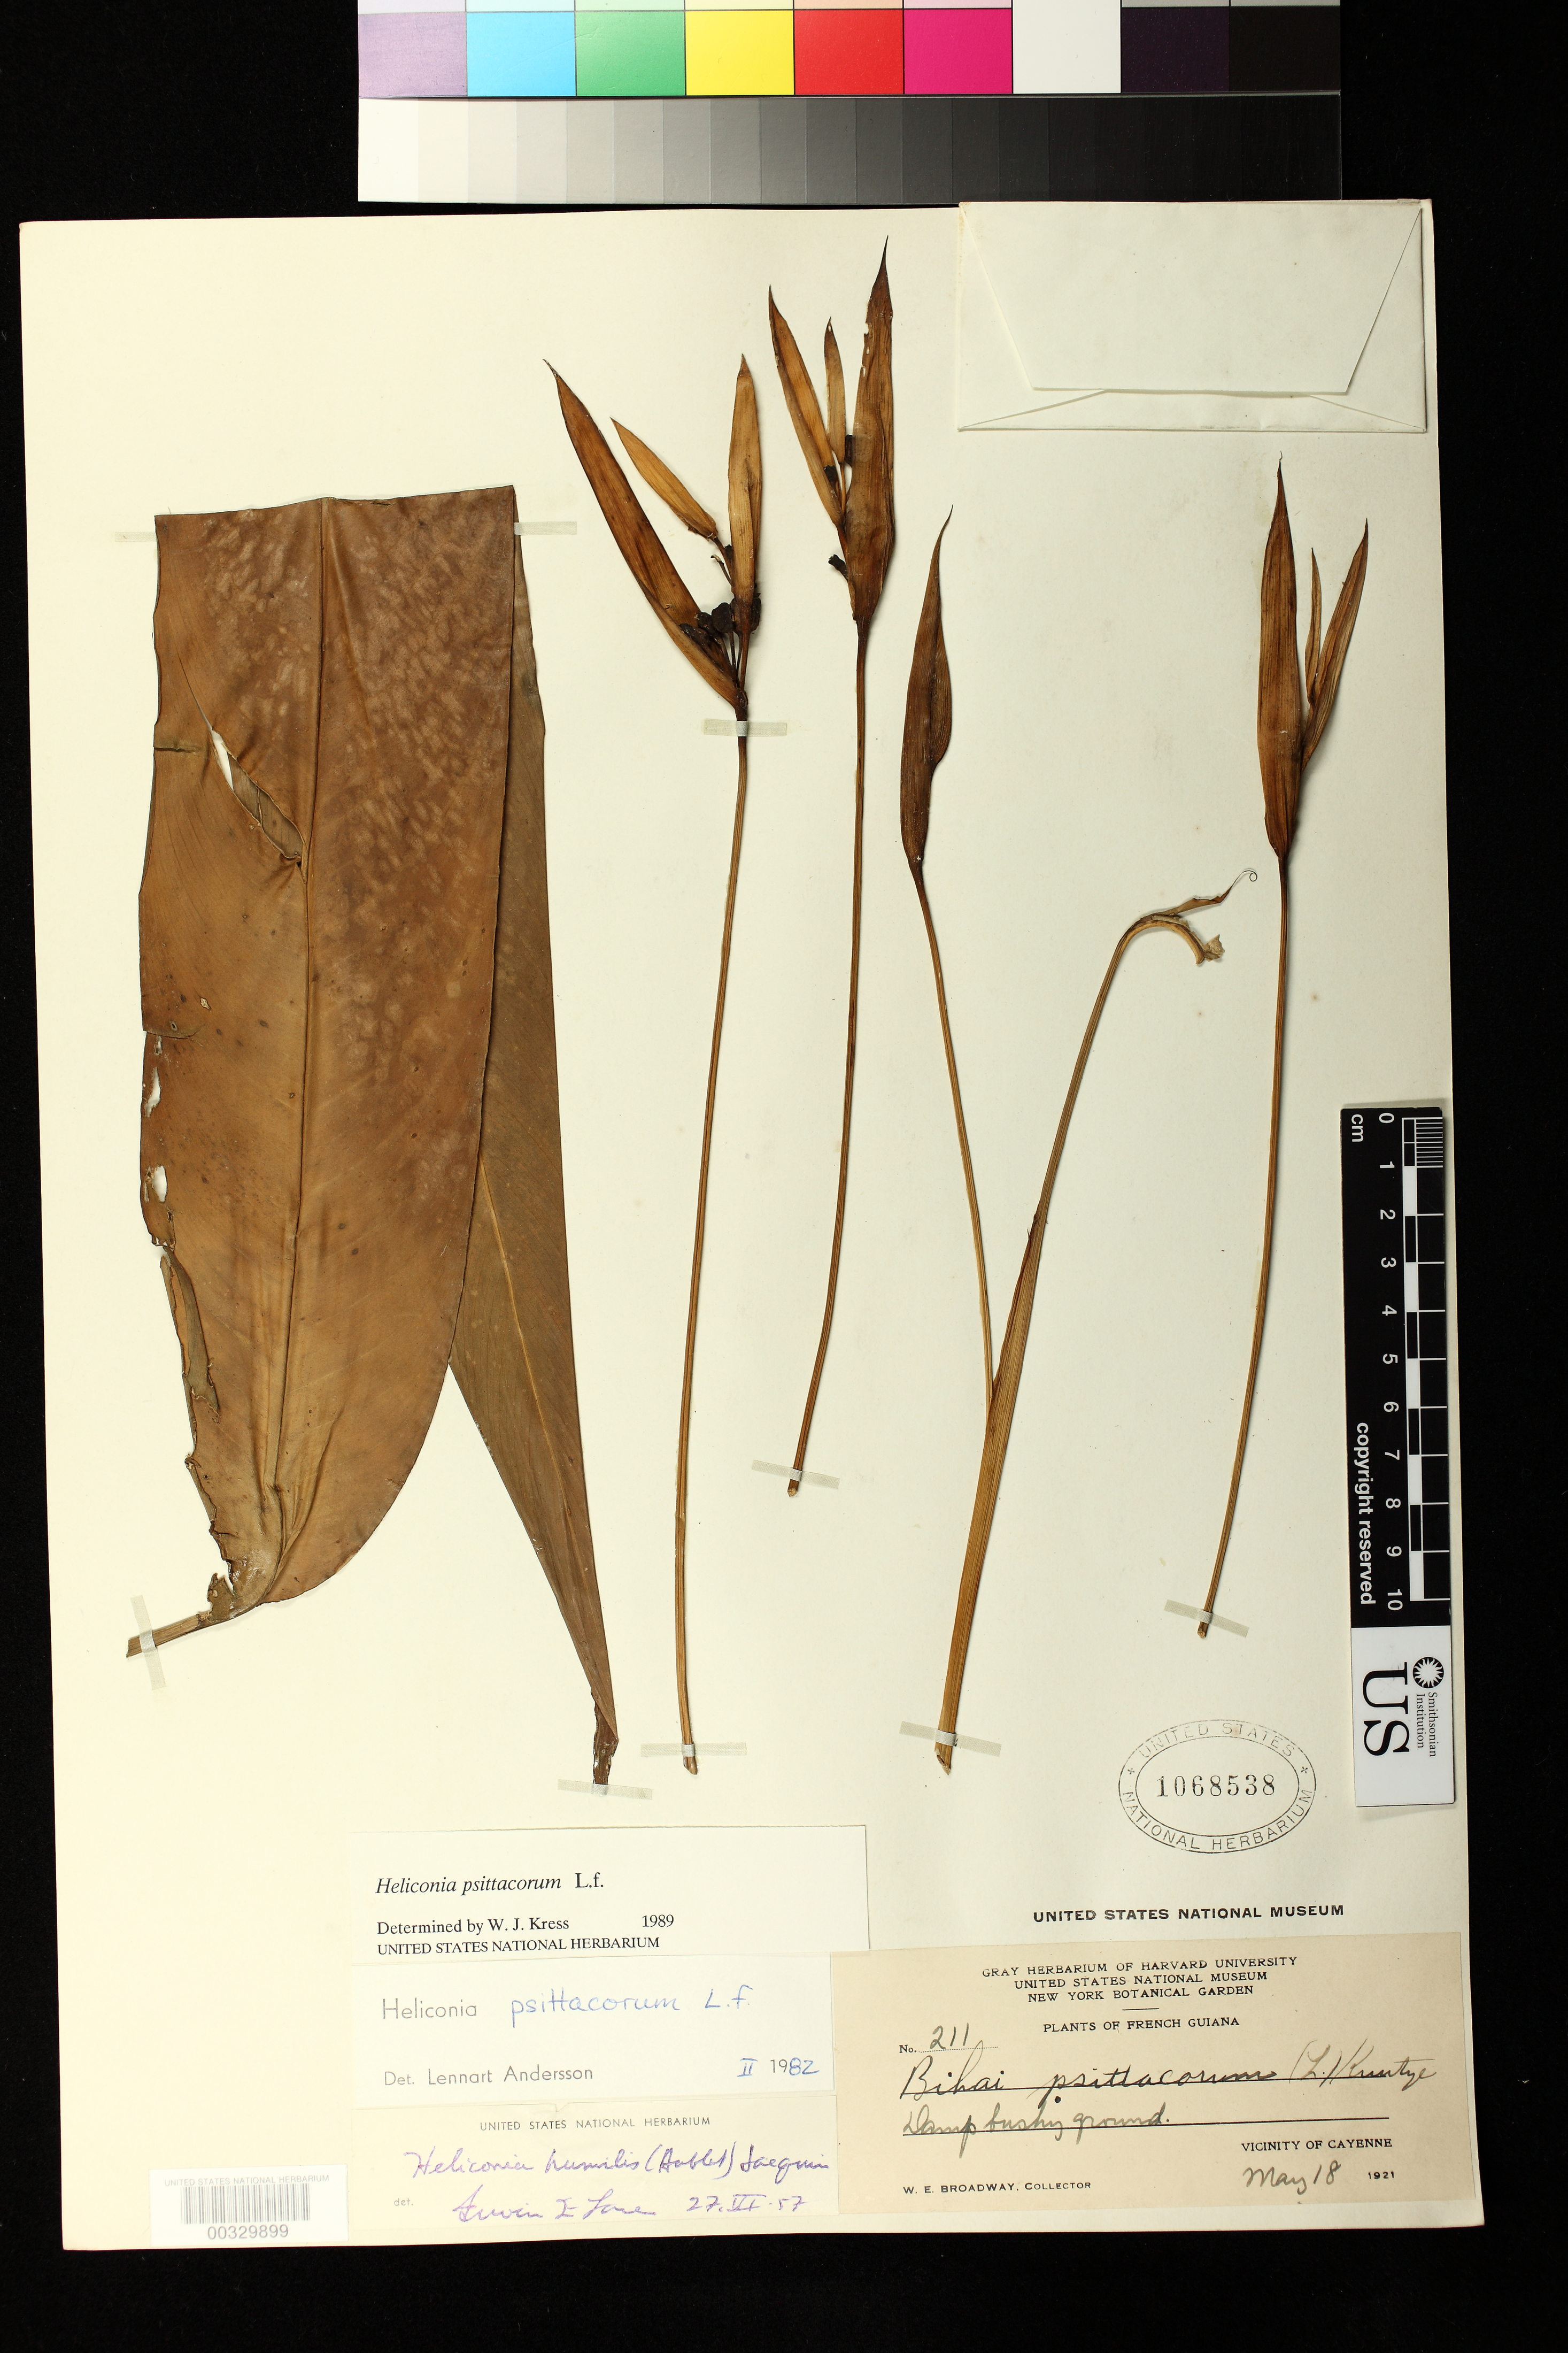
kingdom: Plantae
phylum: Tracheophyta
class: Liliopsida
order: Zingiberales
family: Heliconiaceae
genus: Heliconia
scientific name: Heliconia psittacorum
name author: L. f.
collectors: W. E. Broadway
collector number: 211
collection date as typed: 18 May 1921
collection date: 1921-05-18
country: French Guiana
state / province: Cayenne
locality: Vicinity of cayenne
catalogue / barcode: US 1068538